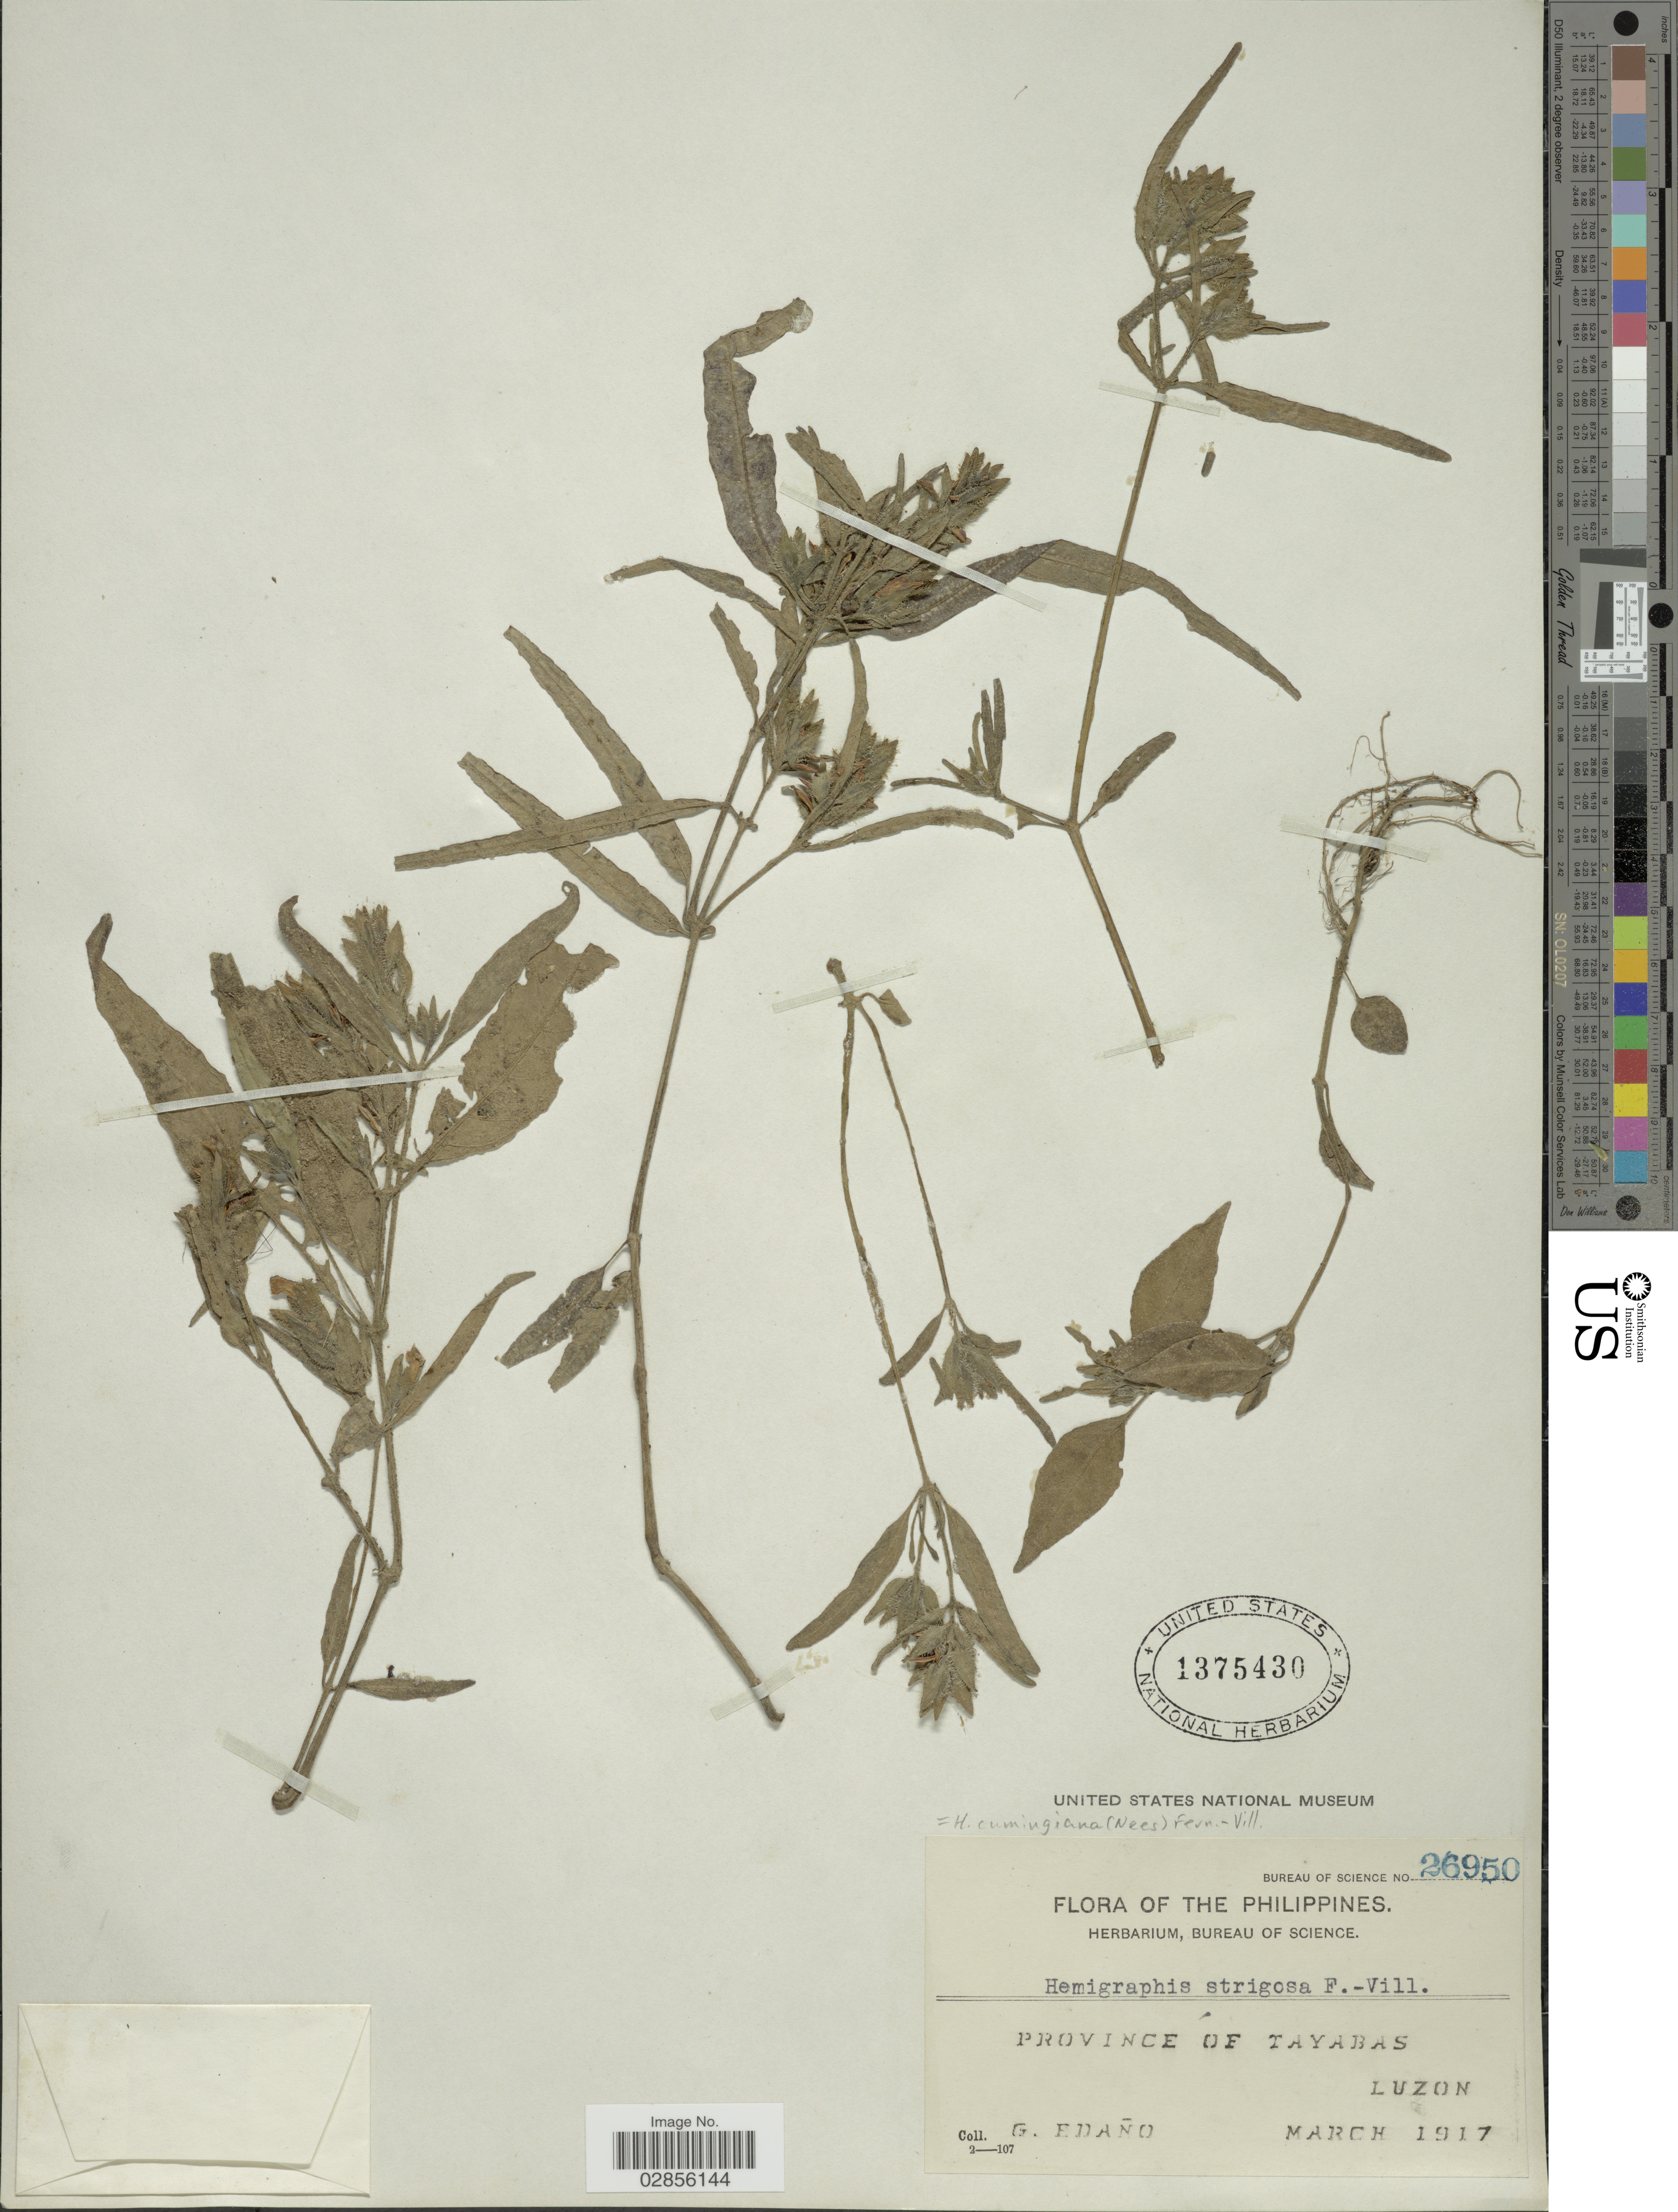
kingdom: Plantae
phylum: Tracheophyta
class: Magnoliopsida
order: Lamiales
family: Acanthaceae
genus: Hemigraphis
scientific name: Hemigraphis cumingiana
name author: Fern.-Vill.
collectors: G. Edaño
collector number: Bureau of Science 26950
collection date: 1917-03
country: Philippines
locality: Province of Tayabas, Luzon.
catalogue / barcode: US 1375430